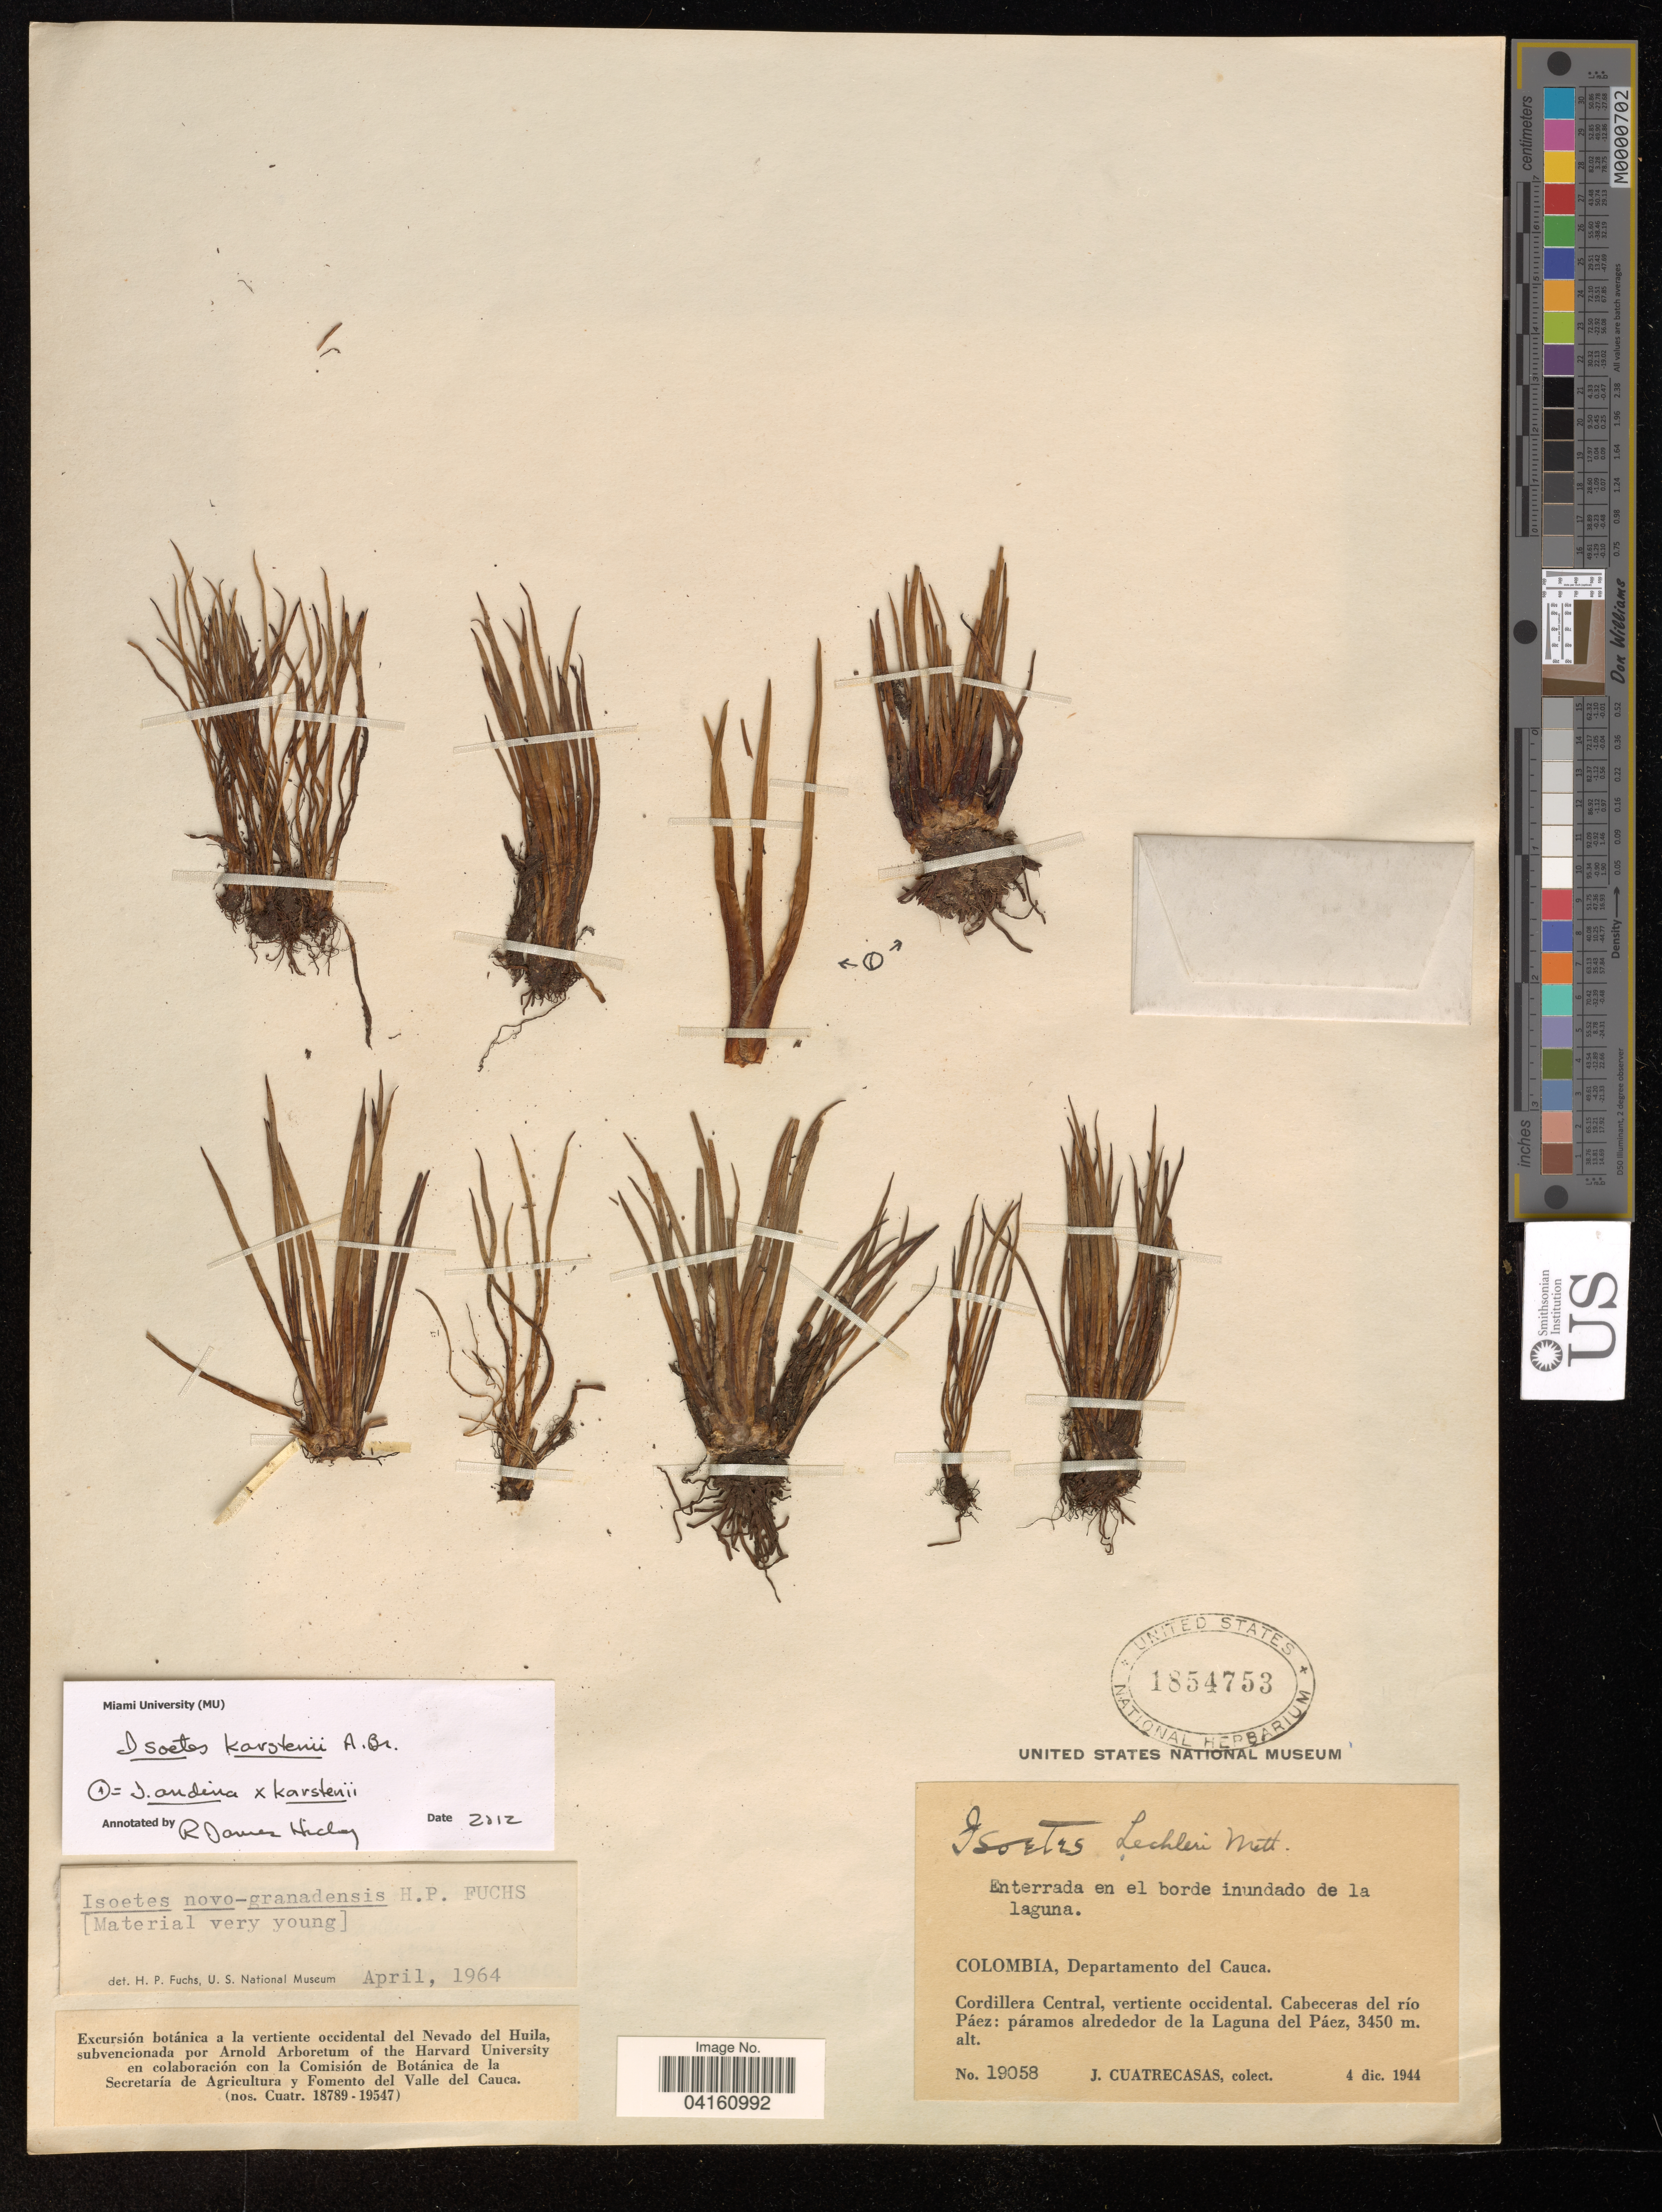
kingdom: Plantae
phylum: Tracheophyta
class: Lycopodiopsida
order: Isoetales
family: Isoetaceae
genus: Isoetes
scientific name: Isoetes karstenii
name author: A. Braun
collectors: J. Cuatrecasas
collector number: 19058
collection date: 1944-12-04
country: Colombia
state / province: Cauca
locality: Departamento del Cauca. Cordillera Central, vertiente occidental. Cabeceras del río Páez: páramo alrededor de la Laguna del Páez.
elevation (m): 3450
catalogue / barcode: US 1854753